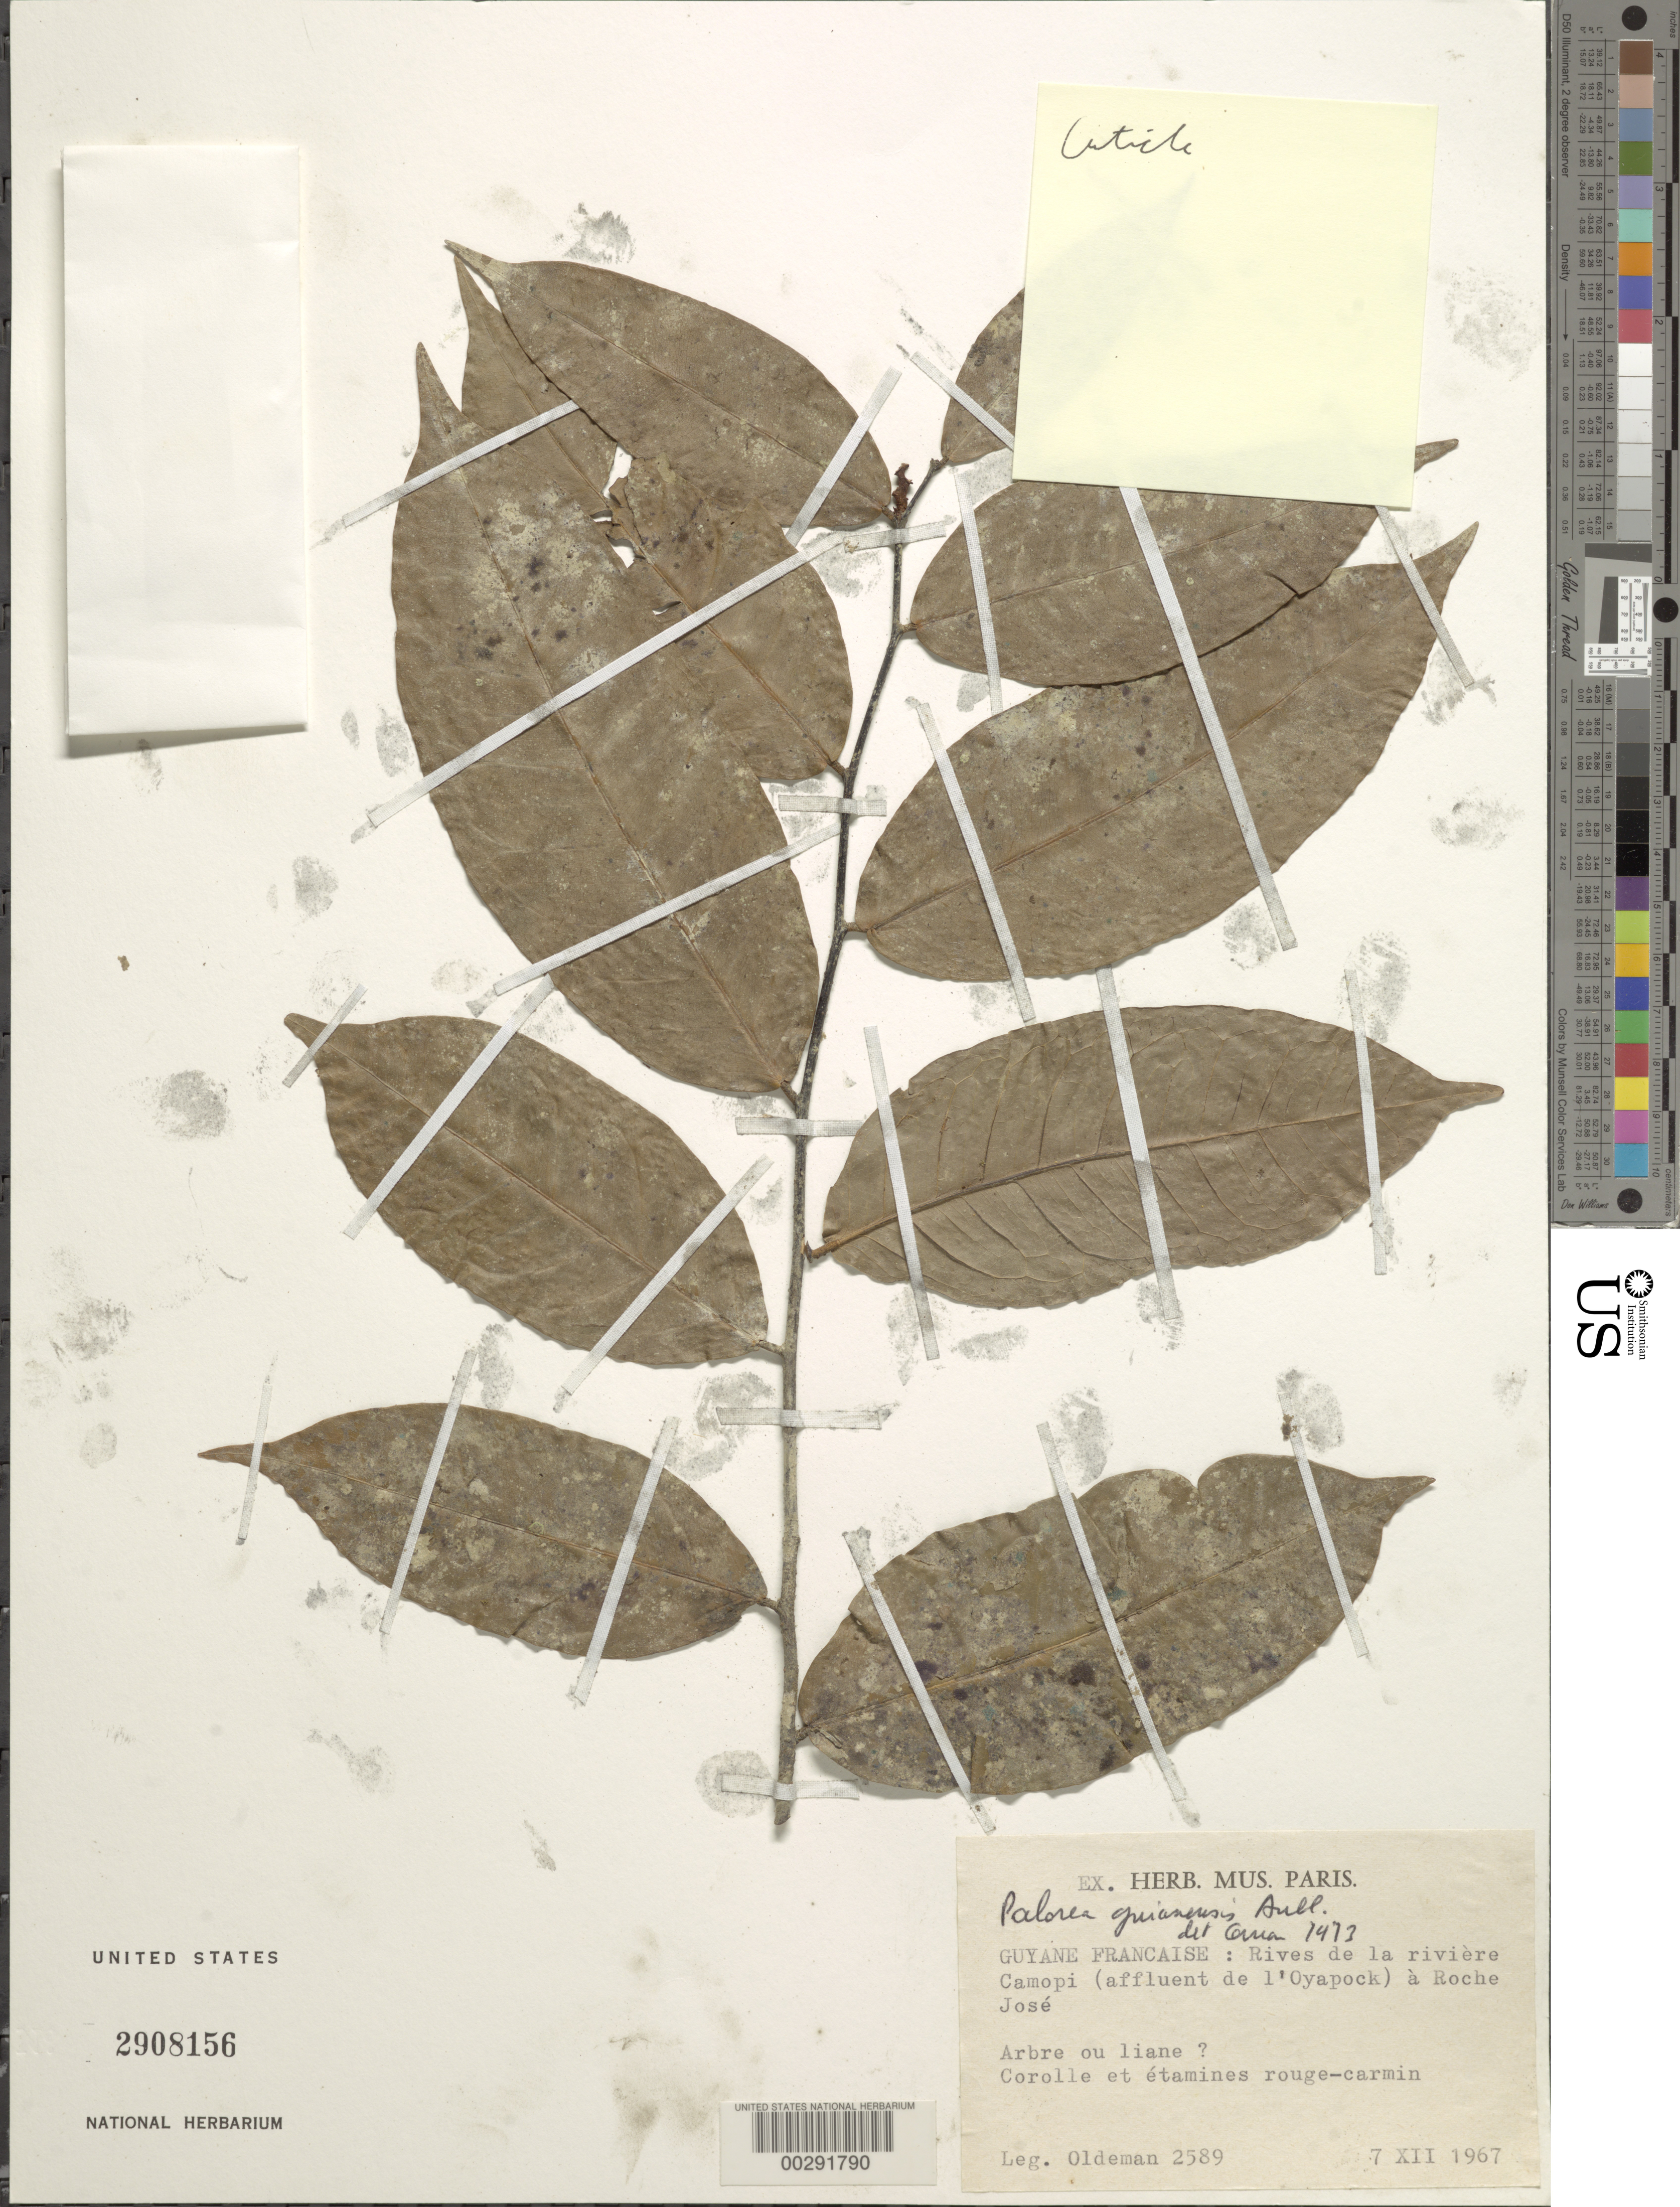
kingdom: Plantae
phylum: Tracheophyta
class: Magnoliopsida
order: Fabales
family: Fabaceae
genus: Paloue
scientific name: Paloue guianensis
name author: Aubl.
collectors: R. Oldeman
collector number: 2589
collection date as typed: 07 Dec 1967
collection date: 1967-12-07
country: French Guiana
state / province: Cayenne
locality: Banks of the river camopi (affluent of the oyapock) at roche jose. [former arrondissement of inini.]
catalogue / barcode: US 2908156